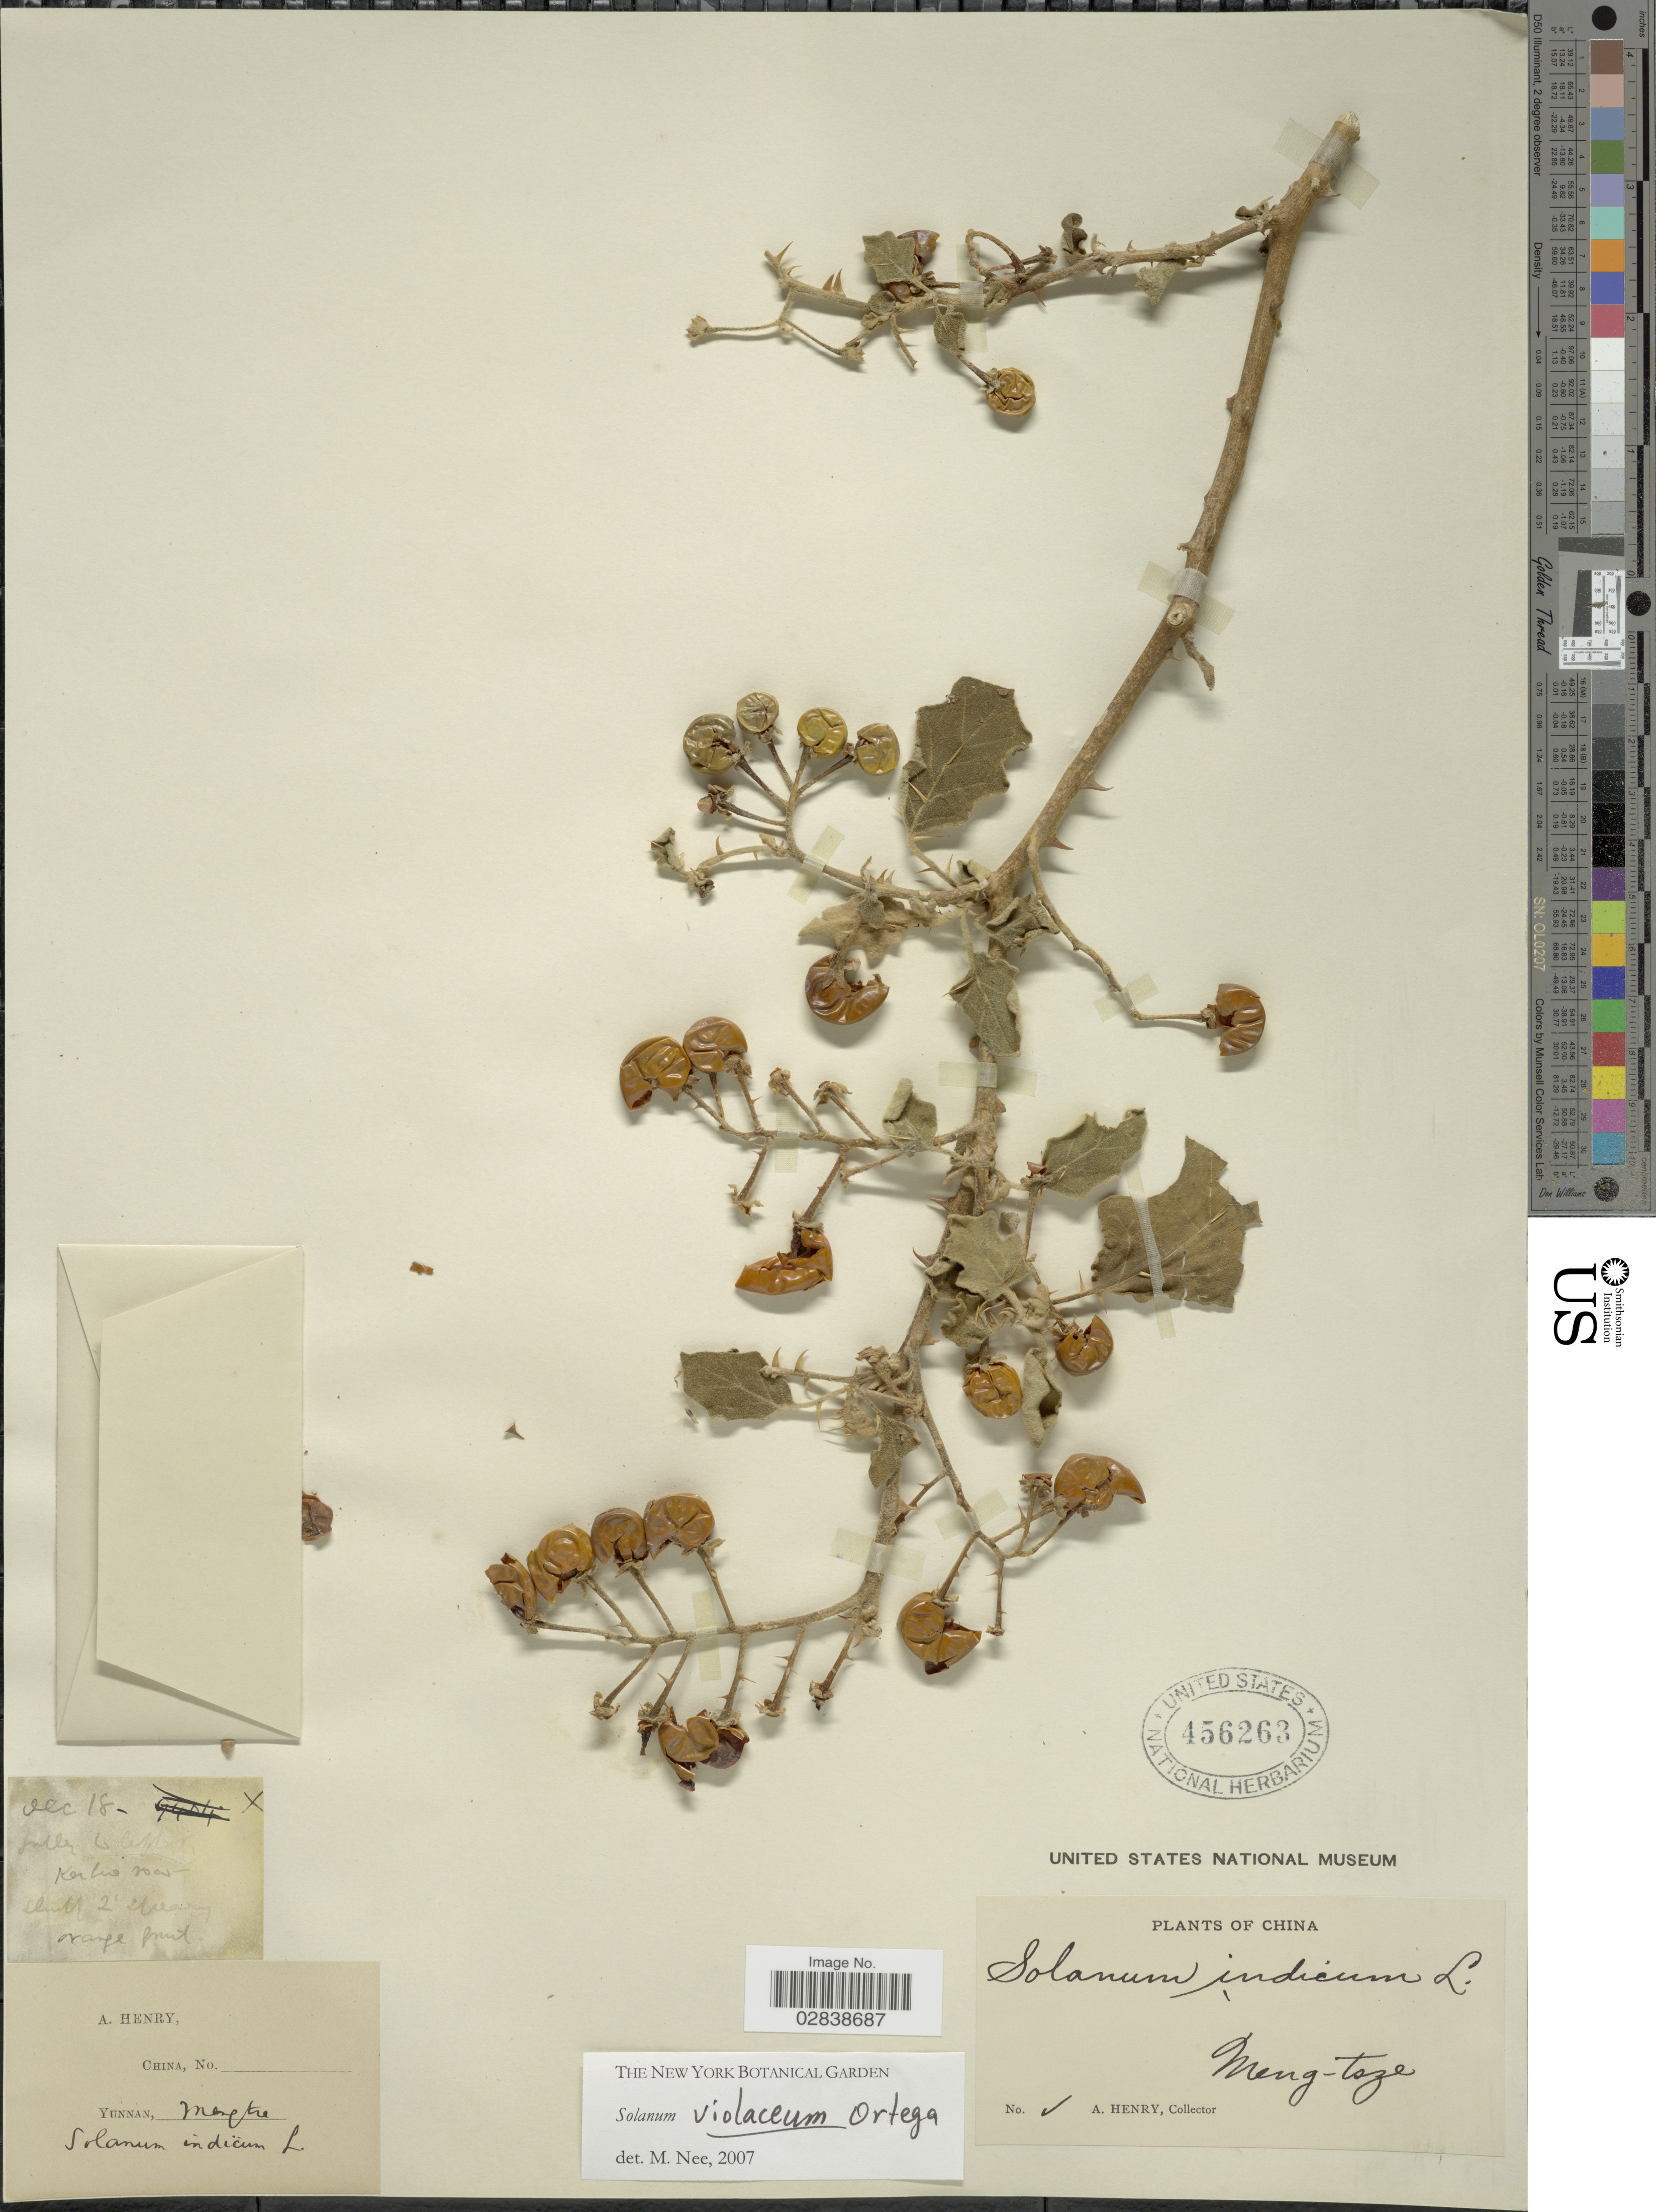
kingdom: Plantae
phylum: Tracheophyta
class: Magnoliopsida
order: Solanales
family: Solanaceae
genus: Solanum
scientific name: Solanum violaceum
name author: Ortega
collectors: A. Henry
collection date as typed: Transcribed d/m/y: /12/18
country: China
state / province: Yunnan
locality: [illegible text]. Yunnan, Mengtze.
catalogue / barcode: US 456263